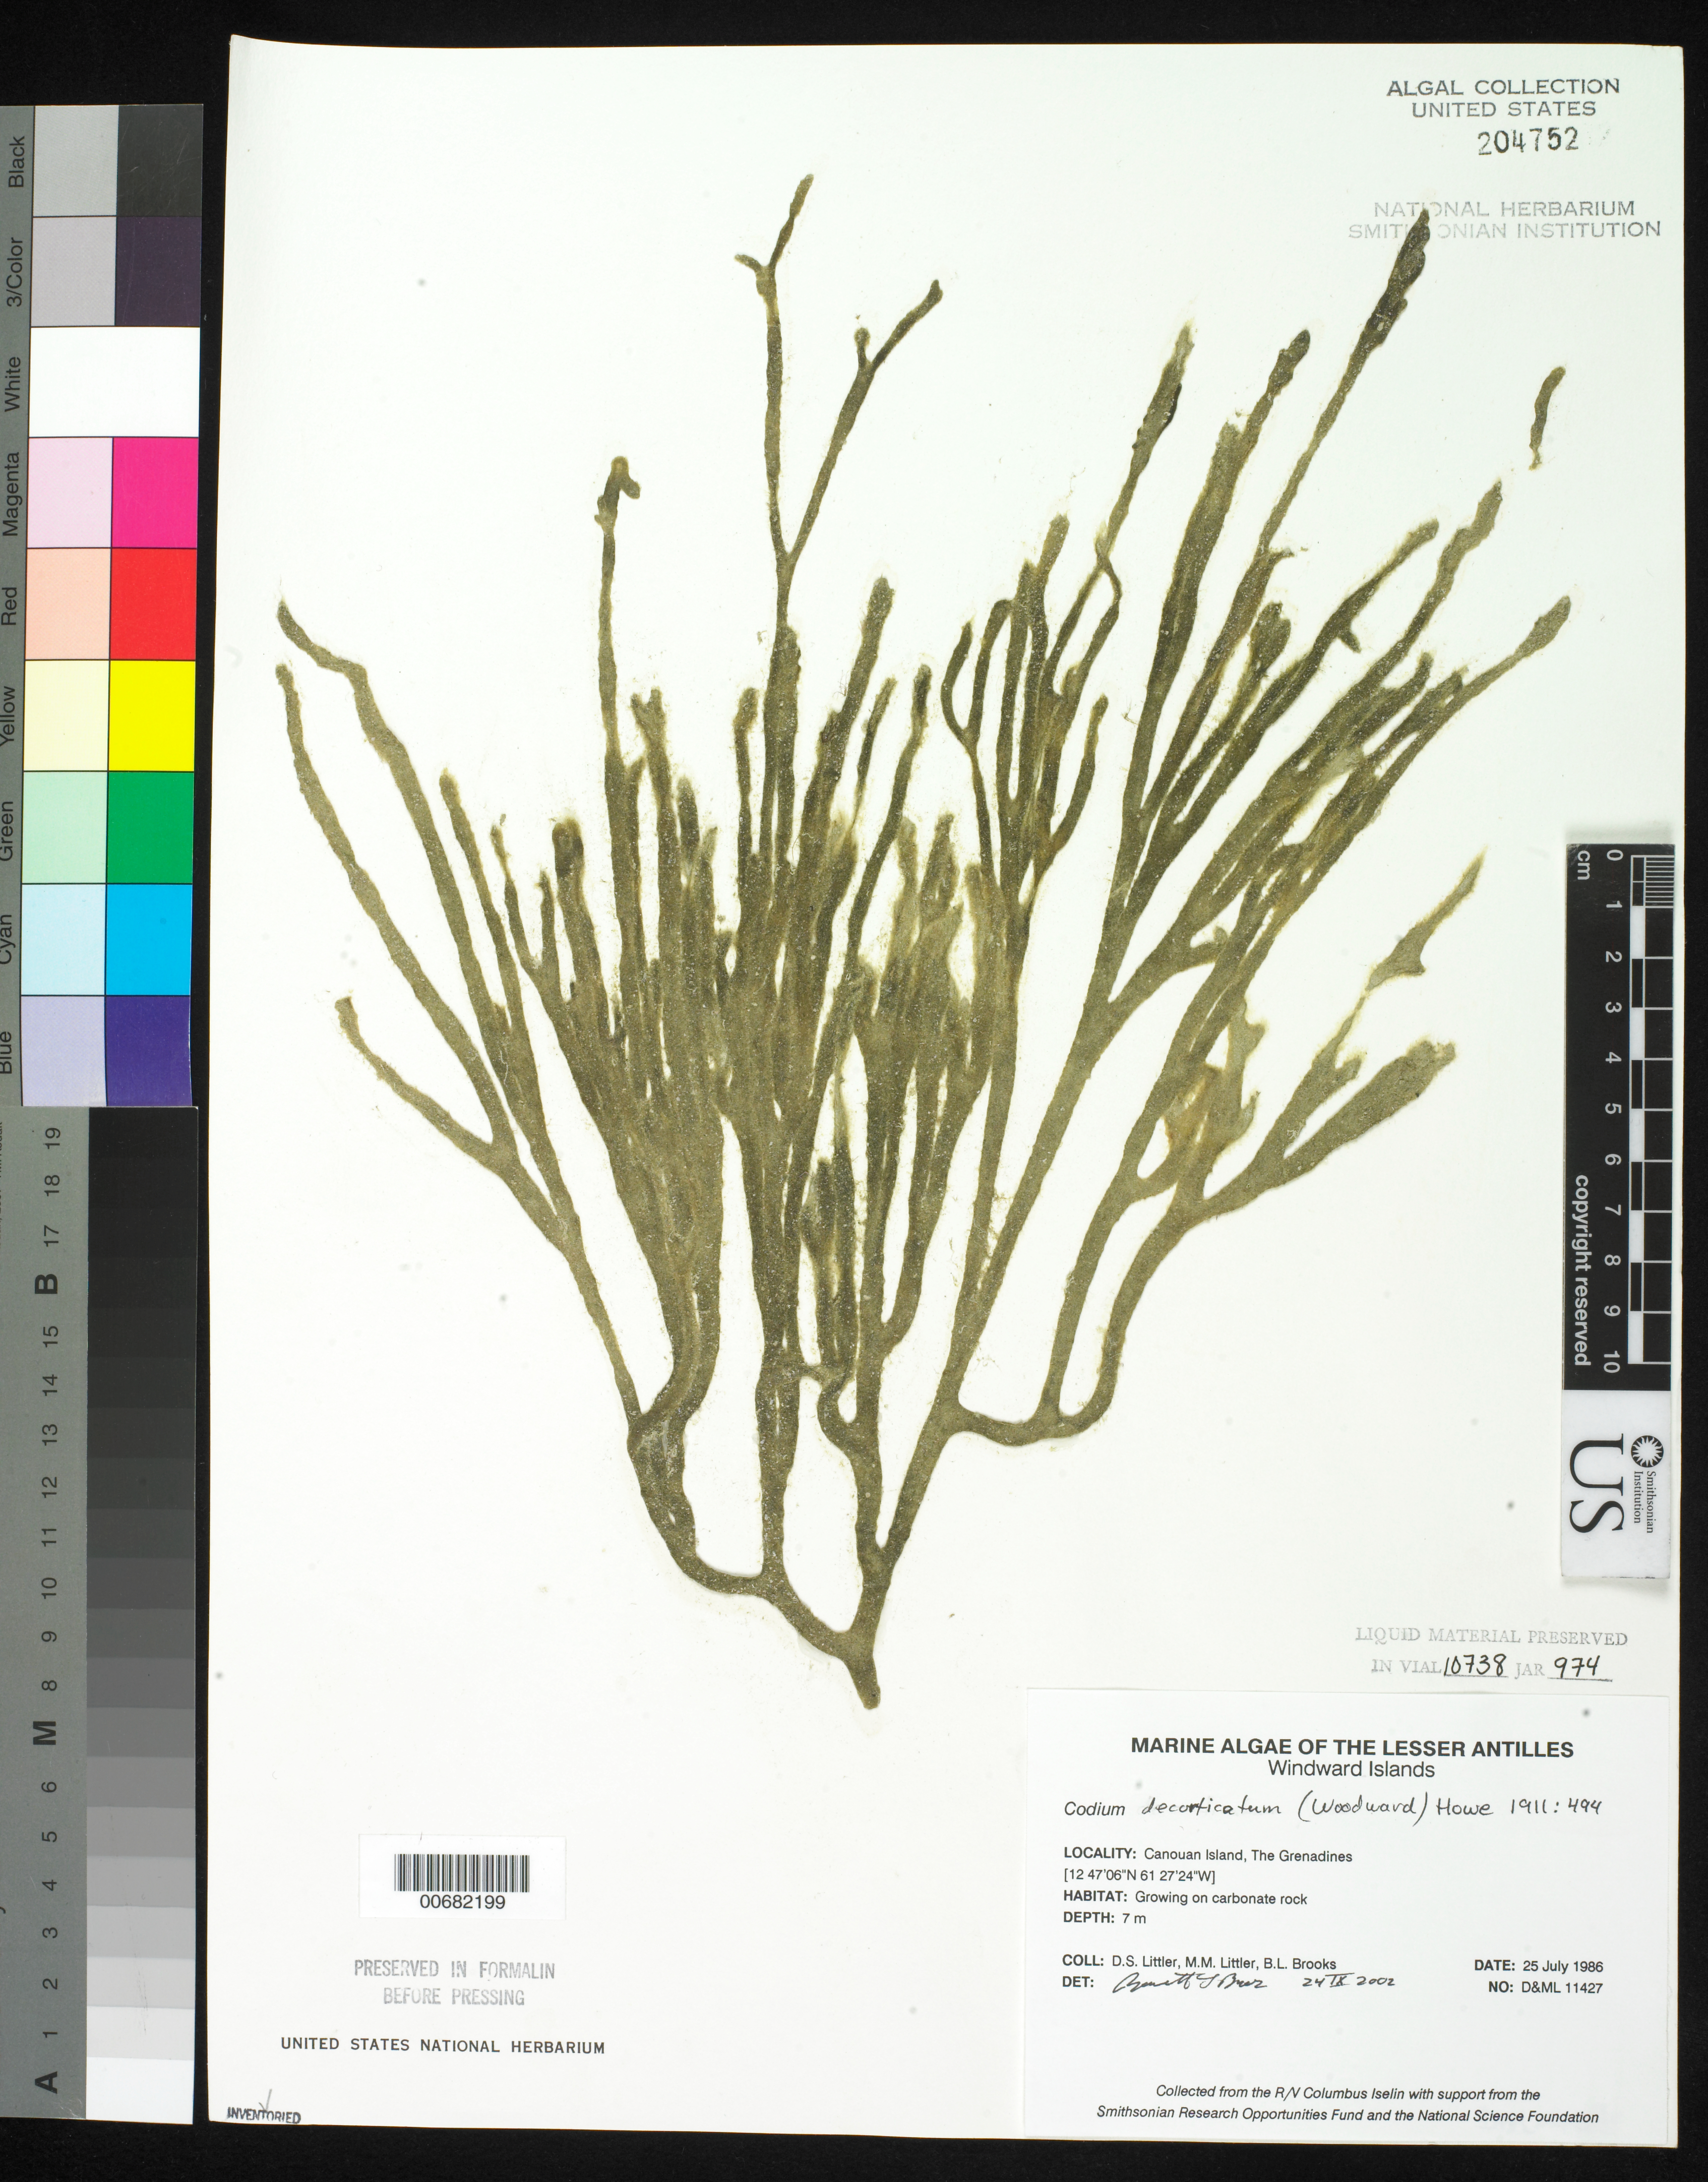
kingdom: Plantae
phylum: Chlorophyta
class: Ulvophyceae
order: Bryopsidales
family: Codiaceae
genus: Codium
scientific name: Codium decorticatum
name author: (Woodw.) M. Howe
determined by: Brooks, B. L., (BOT), Smithsonian Institution - National Museum of Natural History (UNITED STATES)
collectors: D. S. Littler, M. M. Littler & B. Brooks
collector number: D&ML 11427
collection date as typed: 25 Jul 1986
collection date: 1986-07-25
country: St. Vincent - Grenadines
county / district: Grenadines Parish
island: Canouan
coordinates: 12 47' 06" N, 61 27' 24" W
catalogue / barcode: US 204752